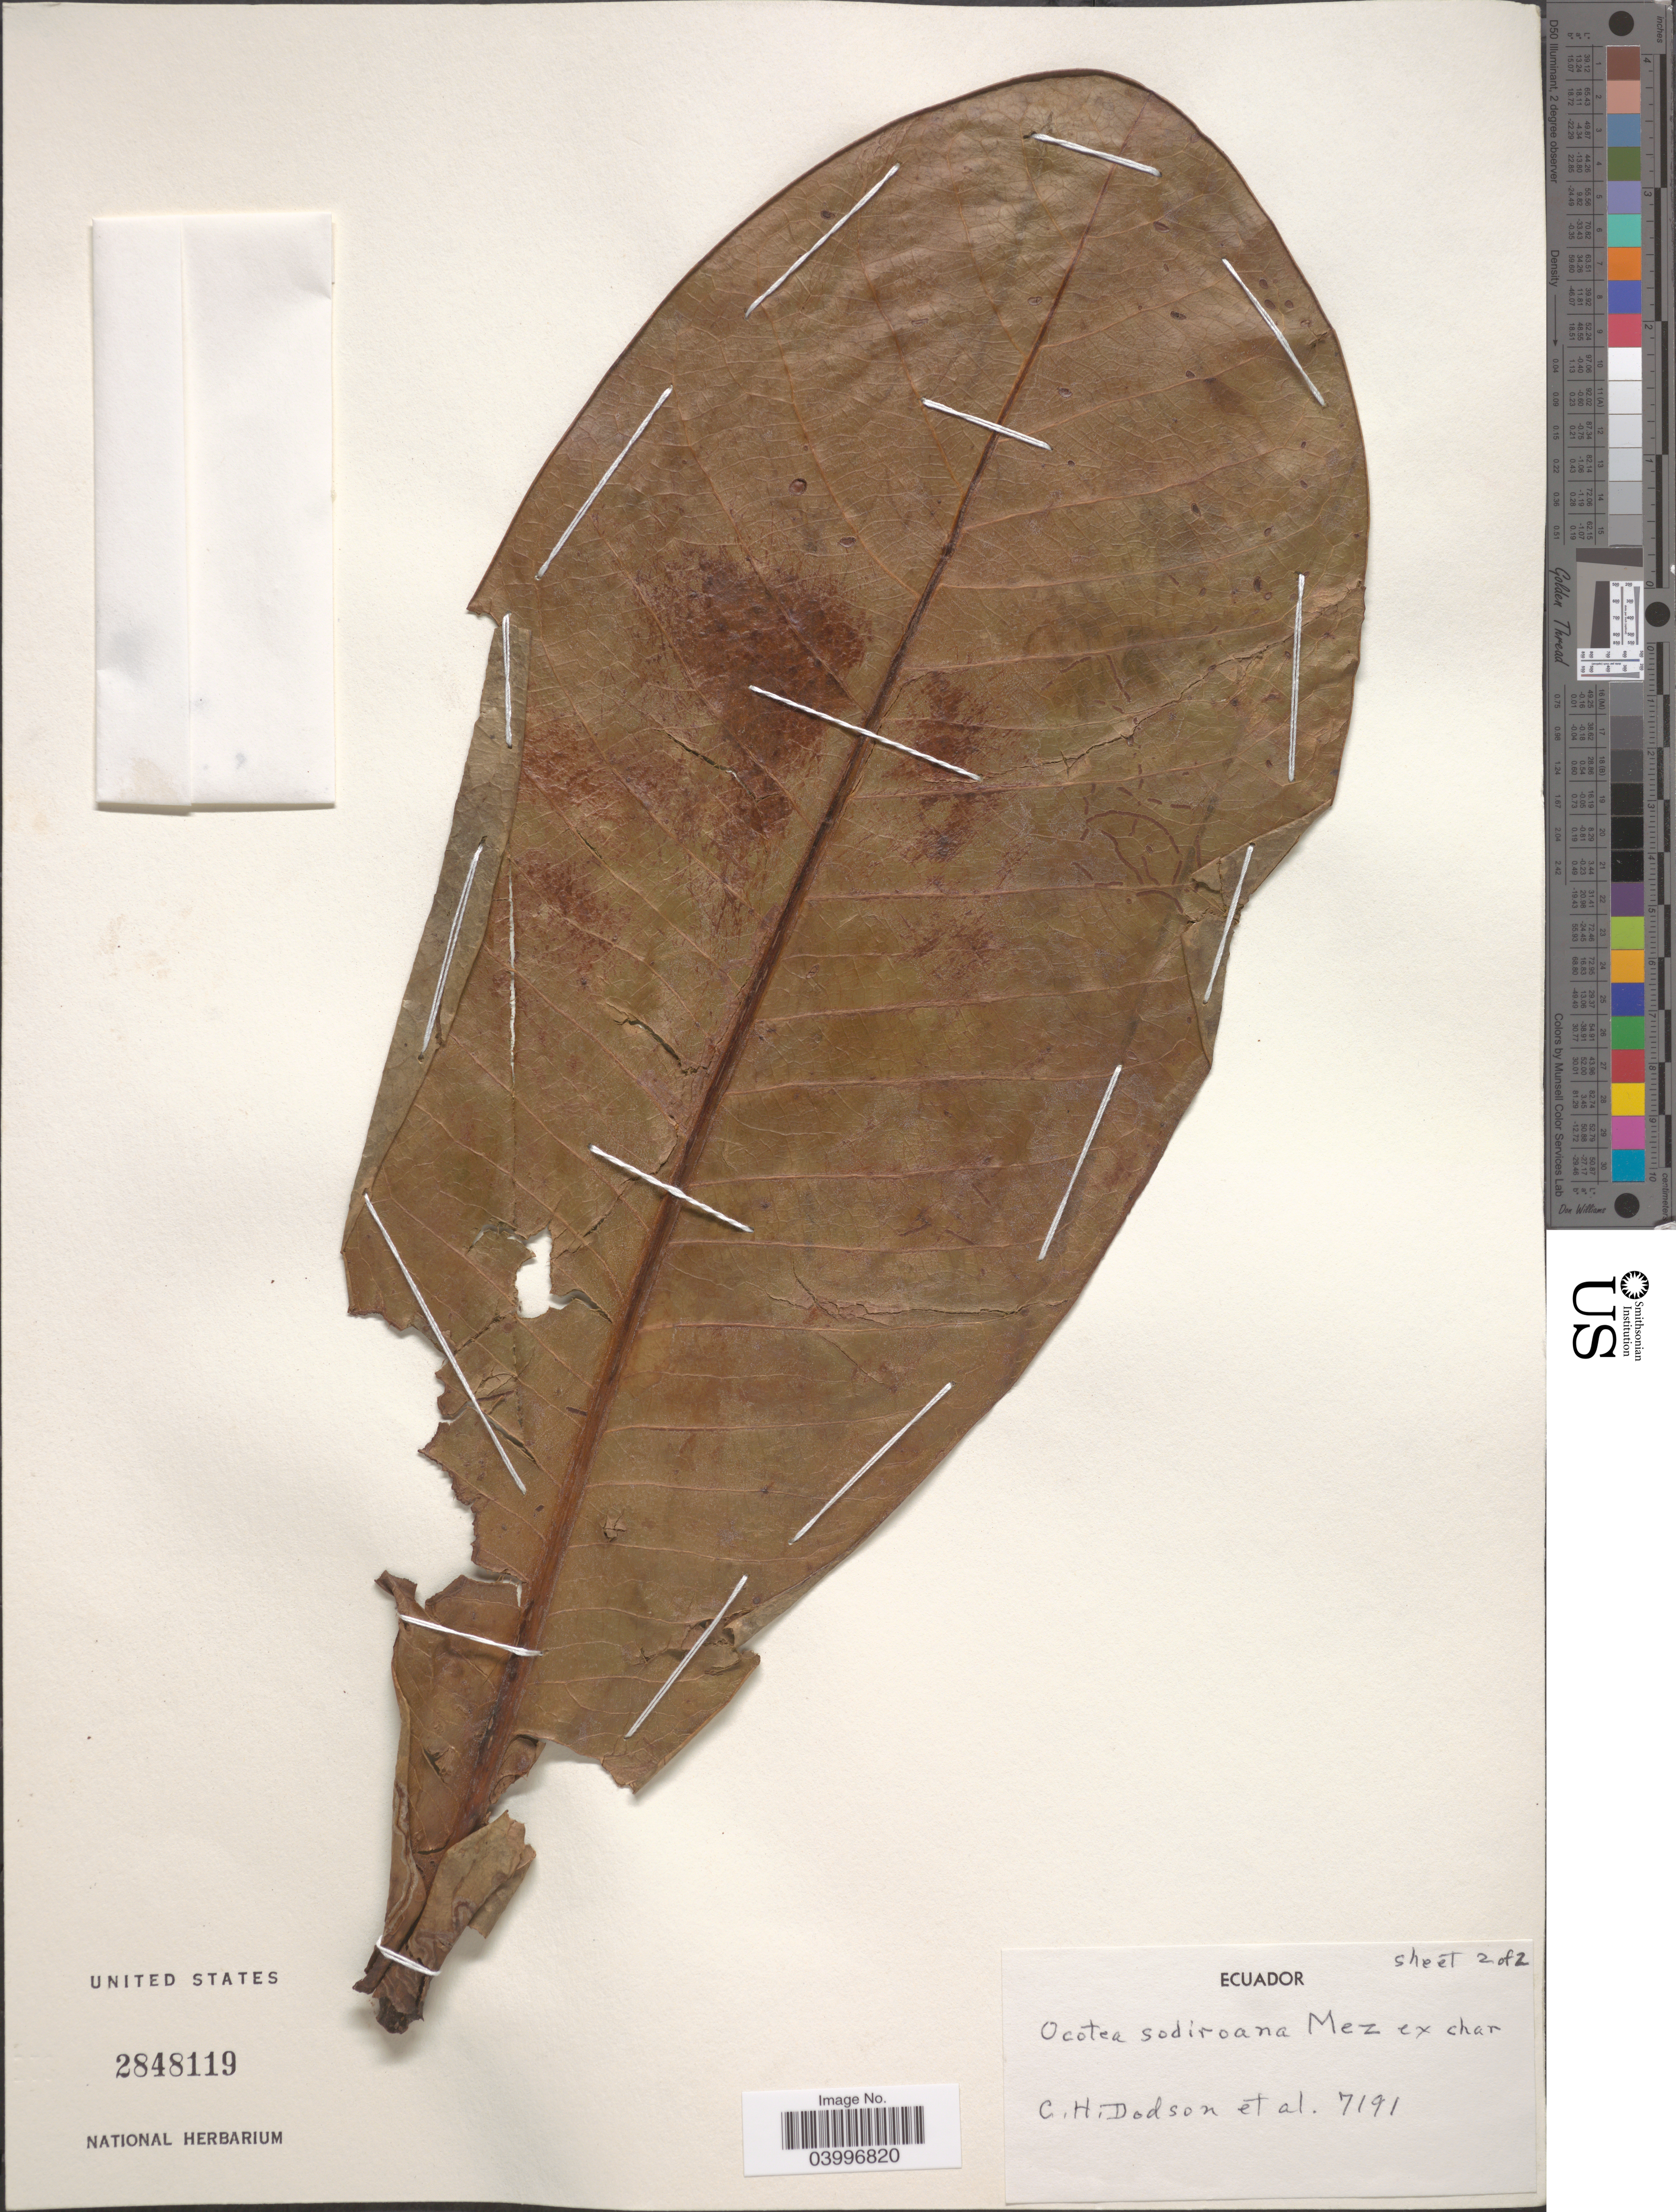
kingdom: Plantae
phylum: Tracheophyta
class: Magnoliopsida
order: Laurales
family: Lauraceae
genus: Ocotea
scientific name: Ocotea sodiroana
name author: (Nees) Mez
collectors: C. H. Dodson & et al.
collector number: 7191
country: Ecuador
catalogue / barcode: US 2848119